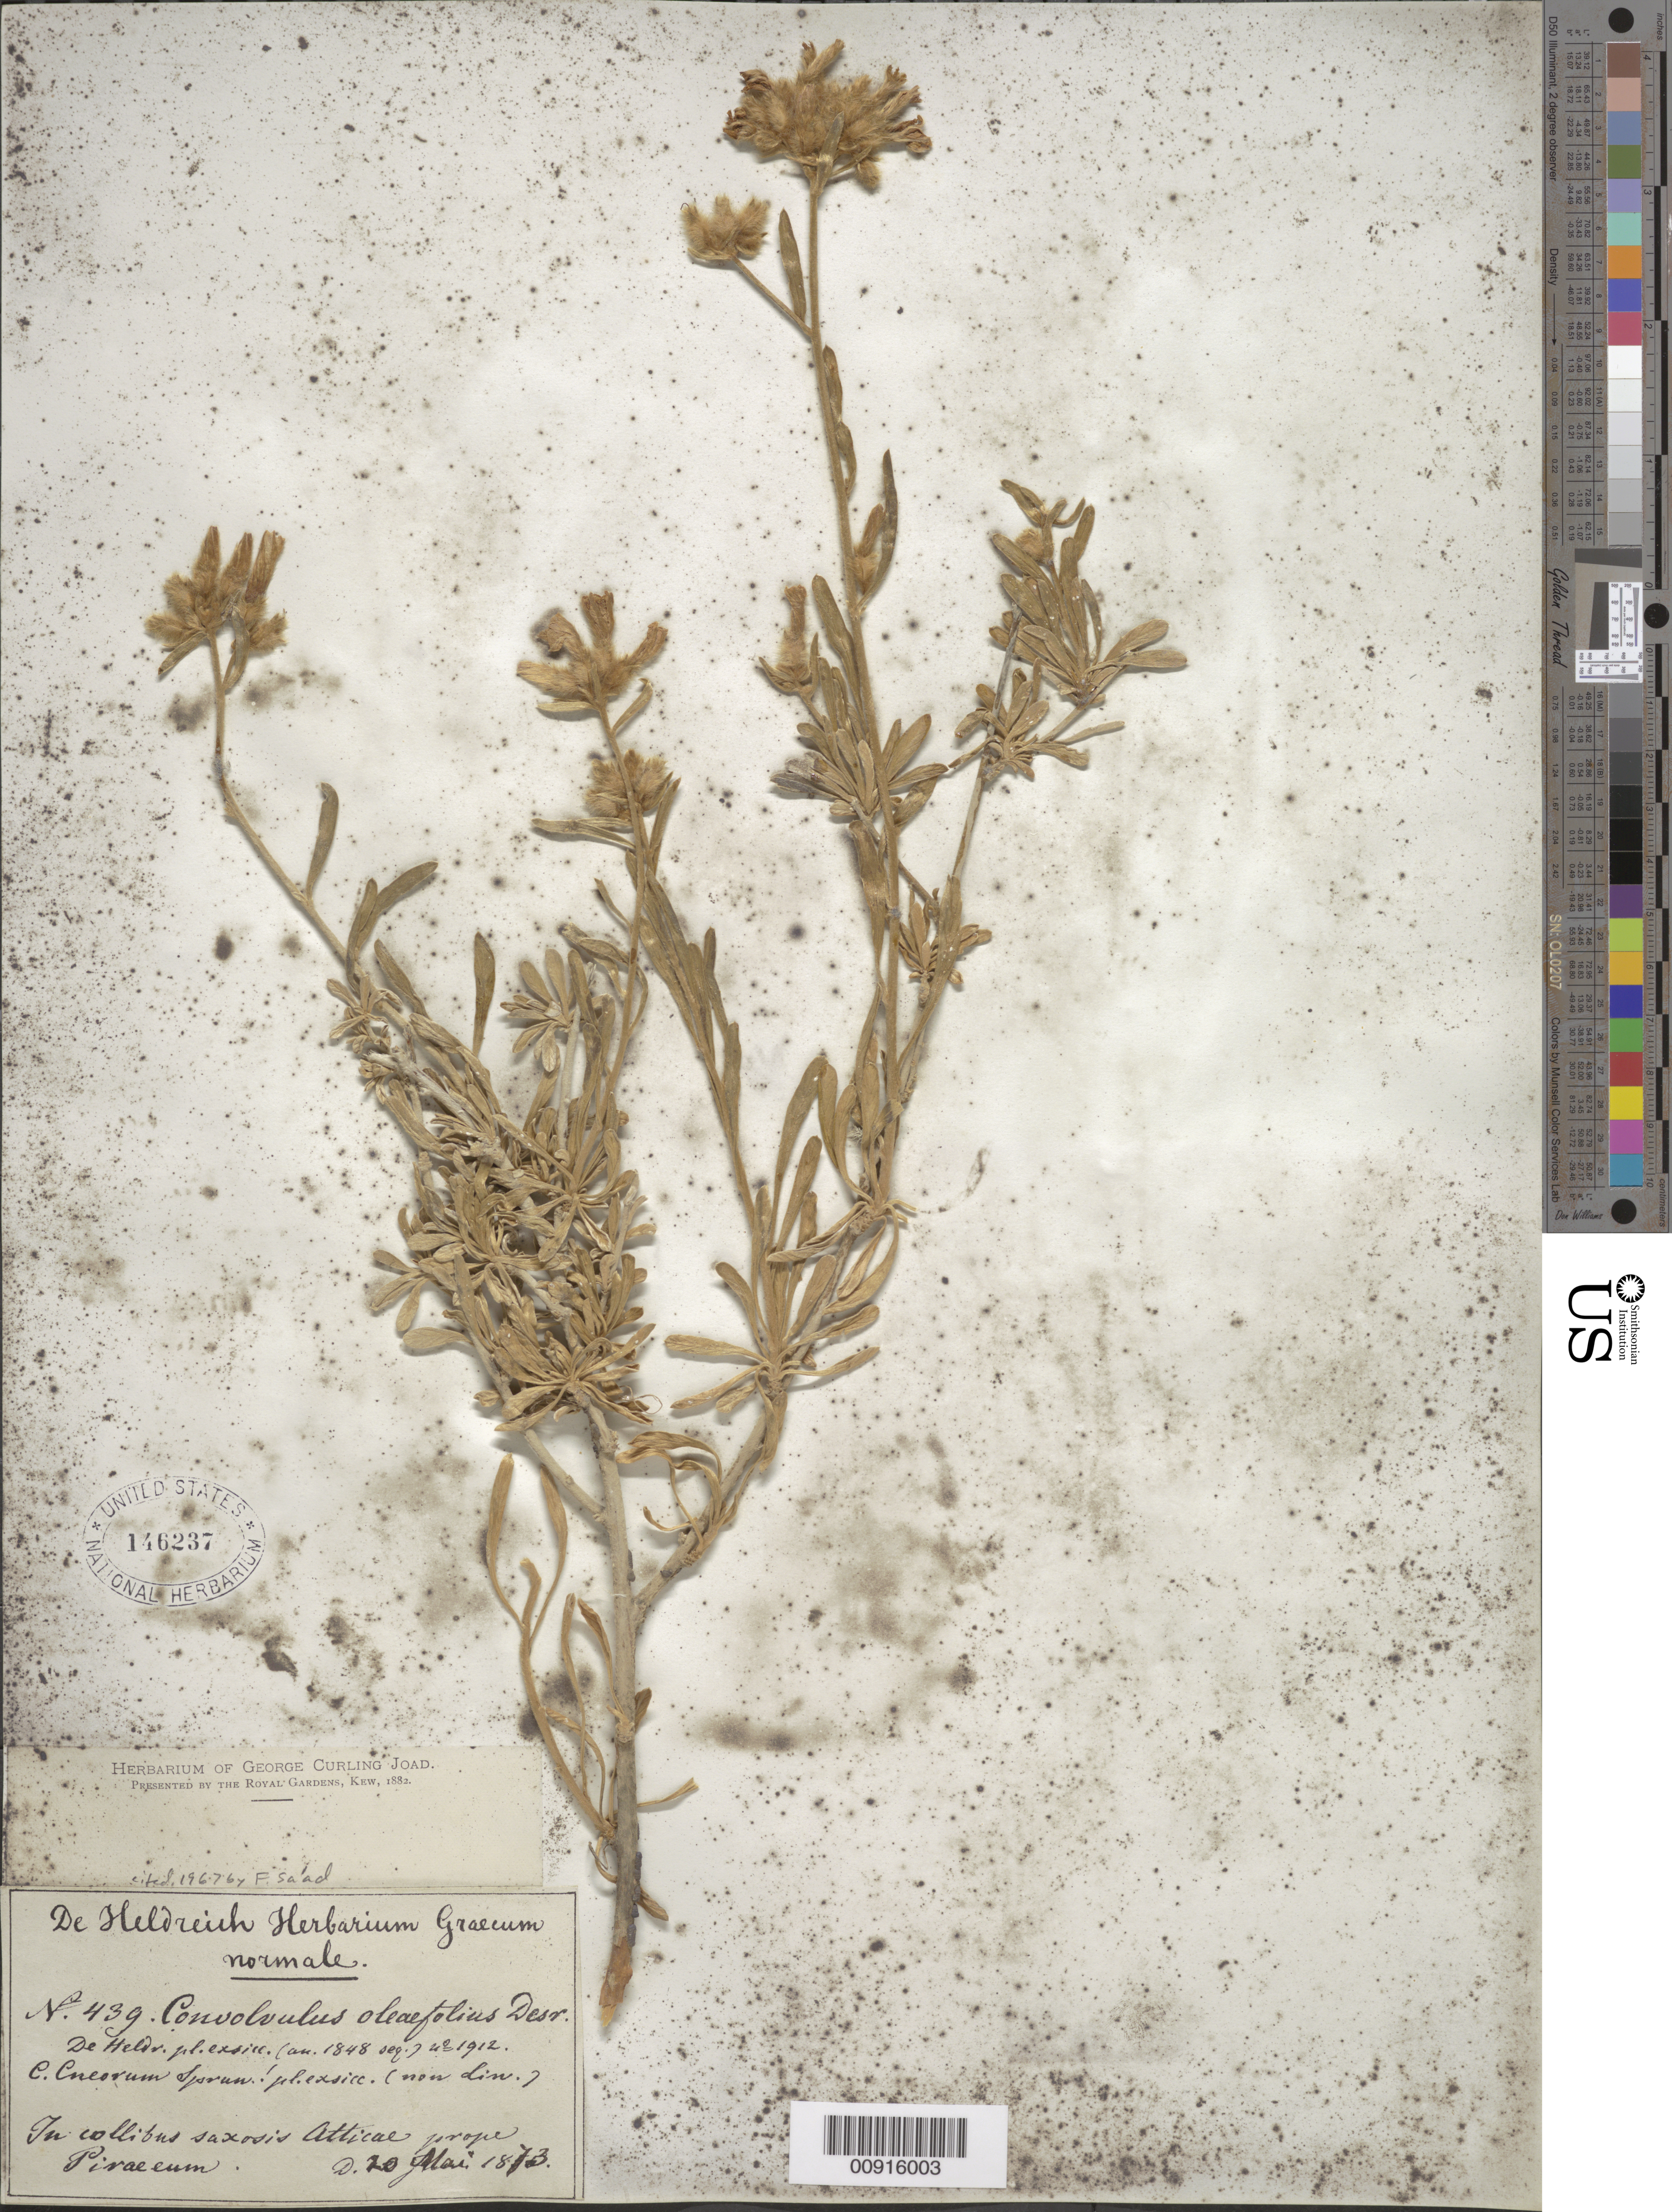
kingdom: Plantae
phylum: Tracheophyta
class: Magnoliopsida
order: Solanales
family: Convolvulaceae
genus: Convolvulus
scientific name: Convolvulus oleifolius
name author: Desr.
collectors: Heldreich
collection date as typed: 20 May 1873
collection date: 1873-05-20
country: Greece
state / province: Attica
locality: In collibus saxosis Atticae prope Piraeeum.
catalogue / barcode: US 146237